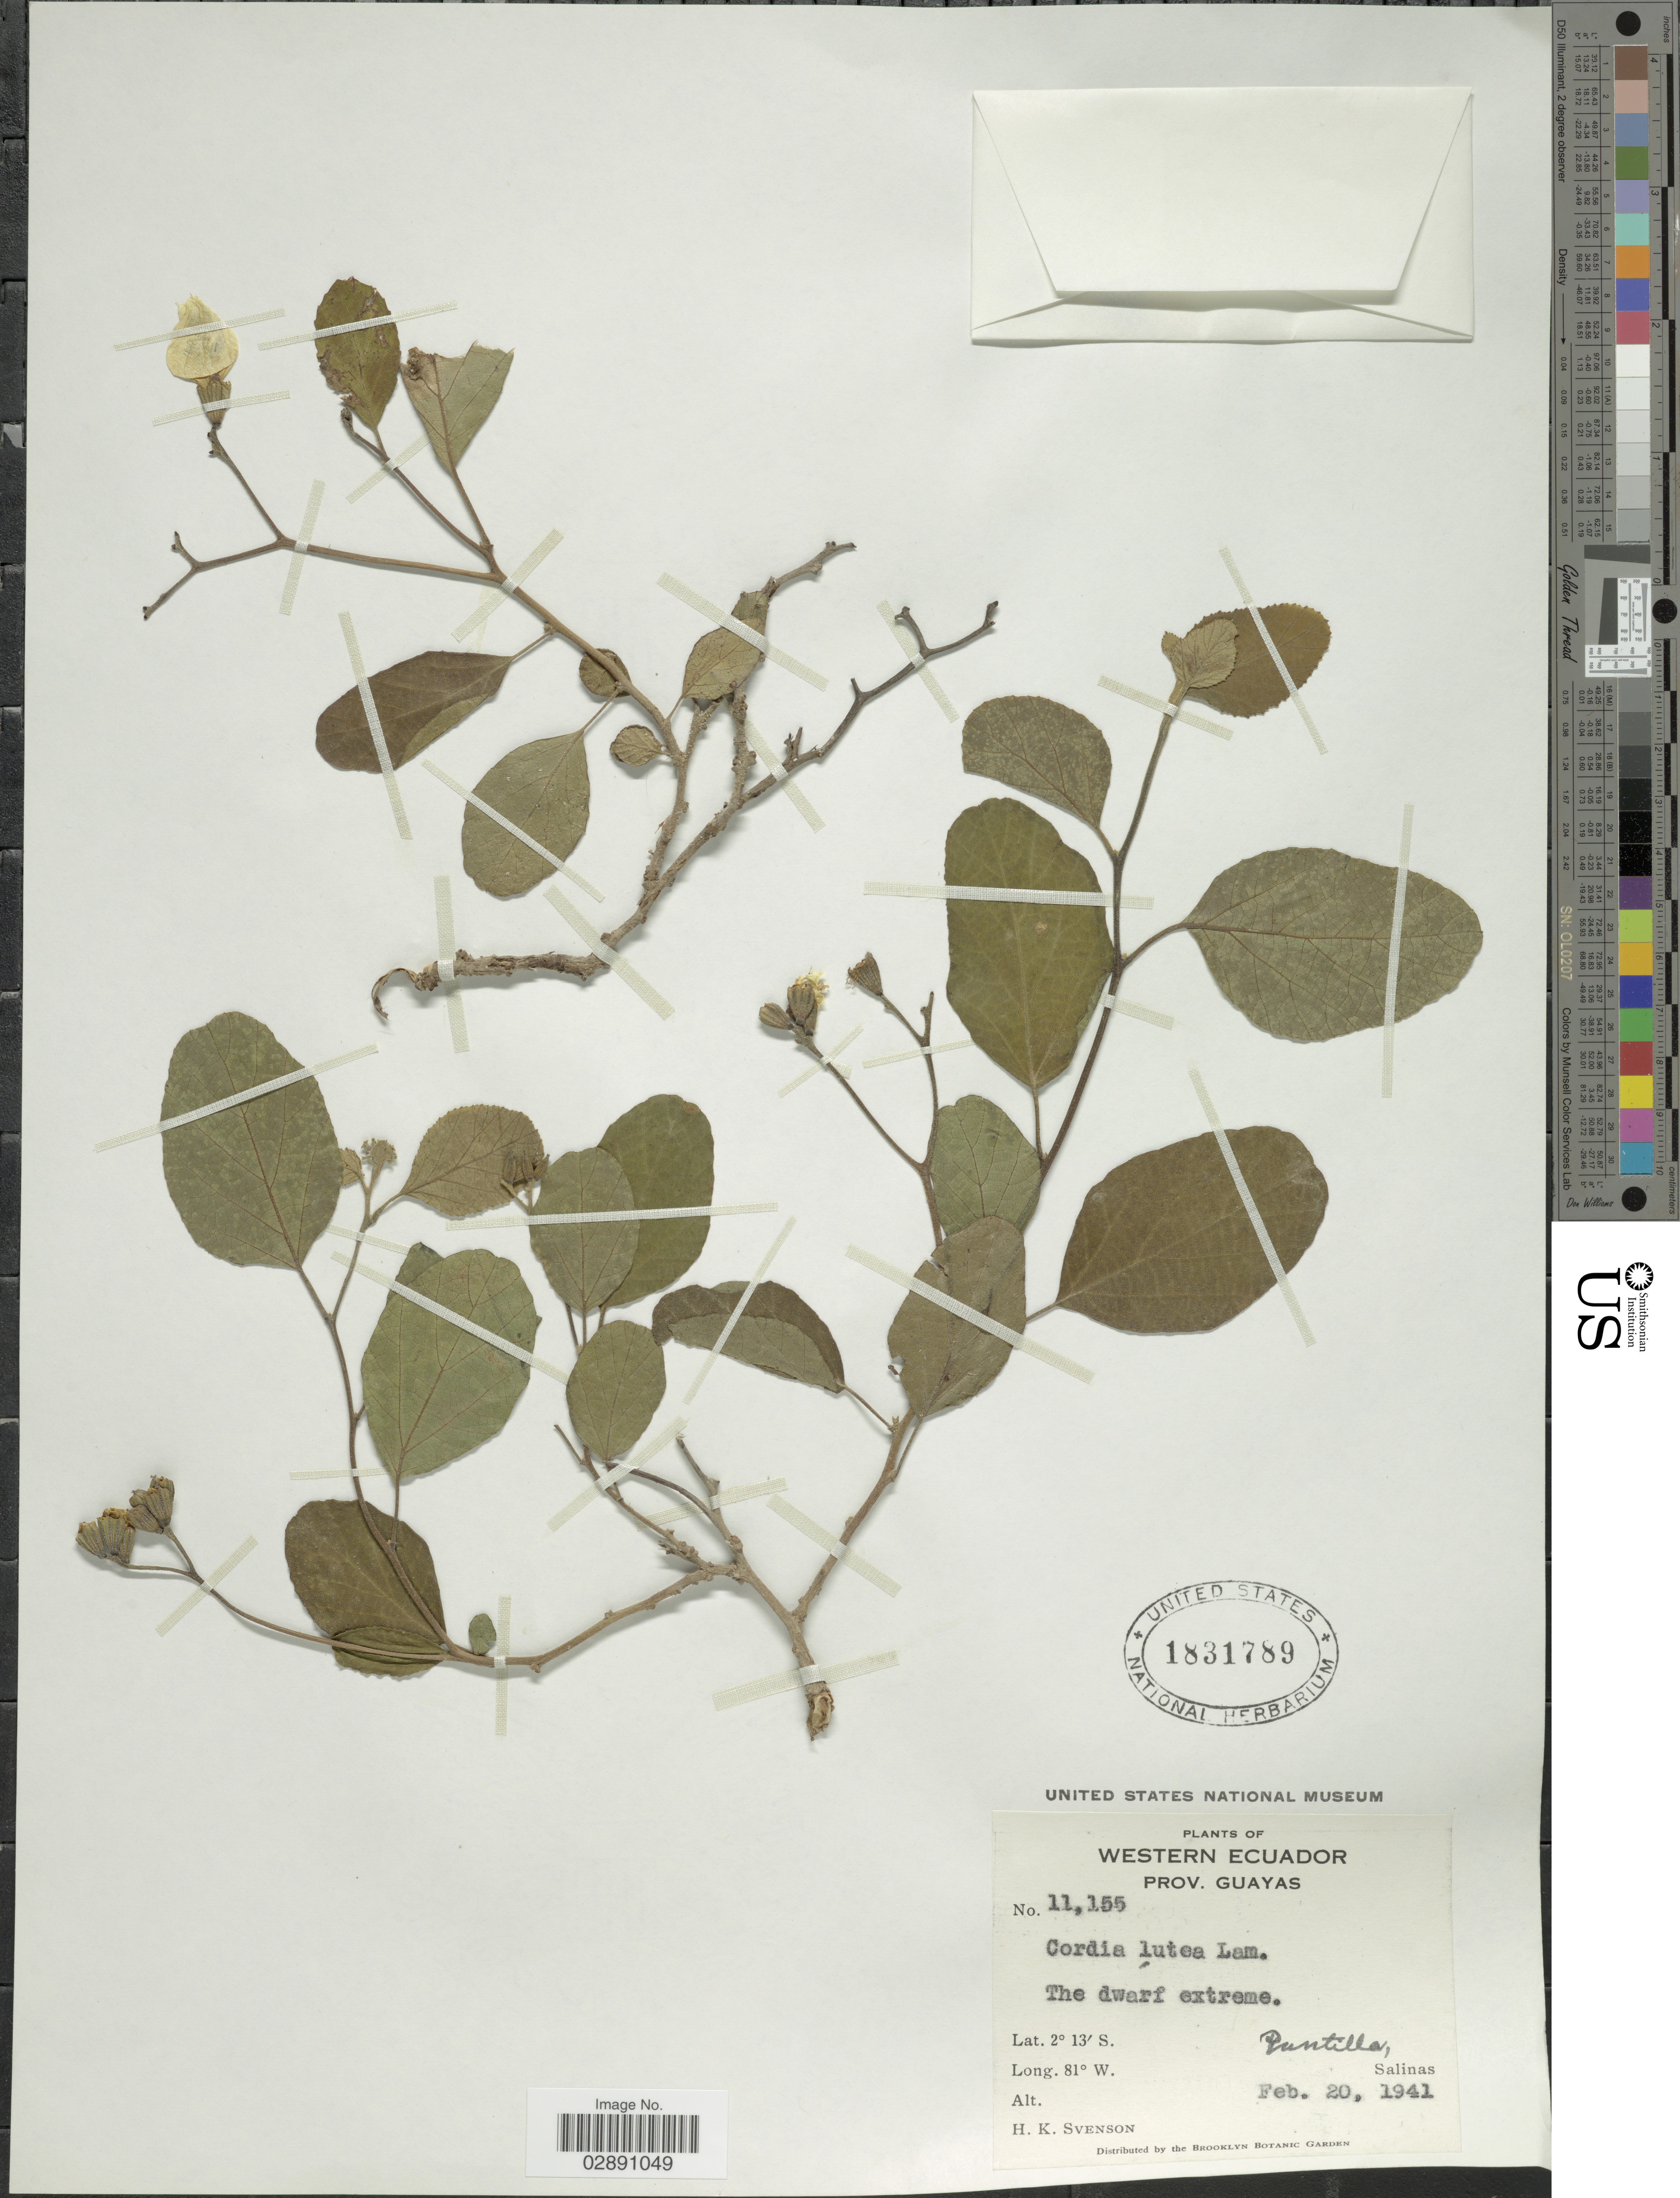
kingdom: Plantae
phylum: Tracheophyta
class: Magnoliopsida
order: Boraginales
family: Cordiaceae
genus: Cordia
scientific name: Cordia lutea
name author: Lam.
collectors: H. K. Svenson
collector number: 11155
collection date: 1941-02-20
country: Ecuador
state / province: Guayas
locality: Puntilla, Salinas.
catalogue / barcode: US 1831789